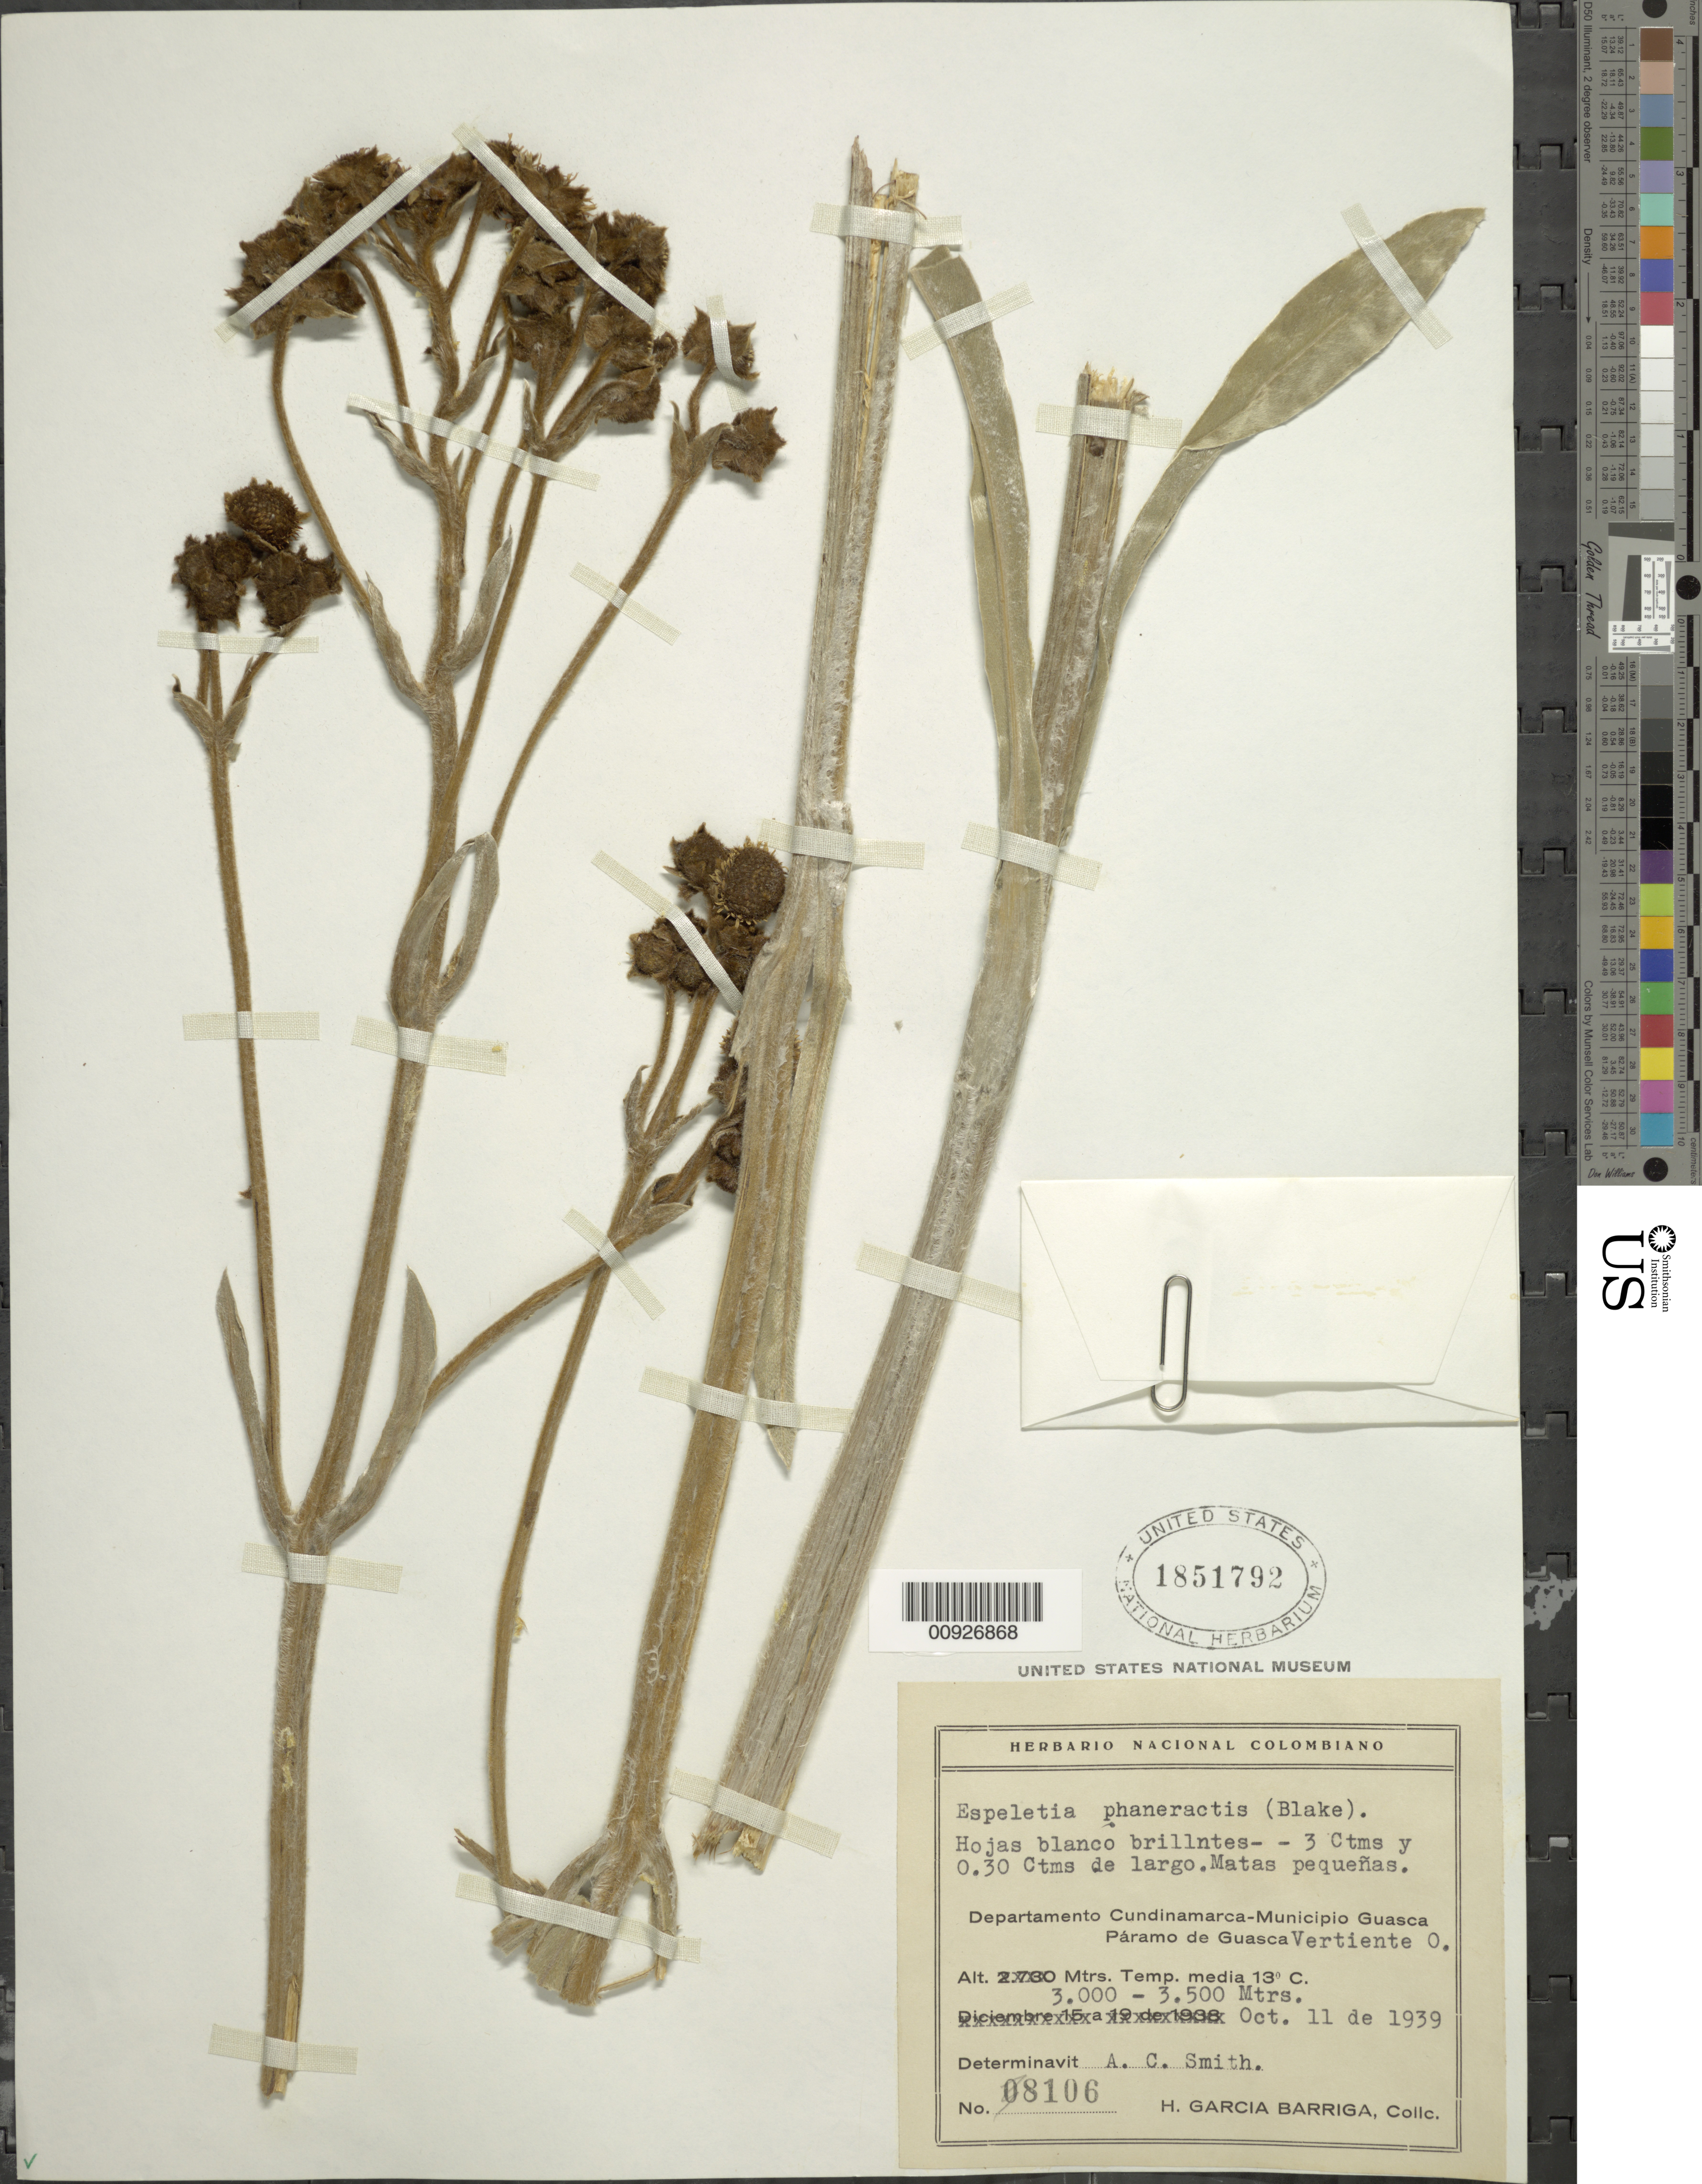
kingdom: Plantae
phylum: Tracheophyta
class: Magnoliopsida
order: Asterales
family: Asteraceae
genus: Espeletia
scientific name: Espeletia argentea f. phaneractis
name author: (S.F. Blake) Cuatrec.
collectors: H. García Barriga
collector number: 8106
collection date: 1939-10-11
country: Colombia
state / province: Cundinamarca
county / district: Guasca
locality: Páramo de Guasca. Páramo de Guasca, vertiente o.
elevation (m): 3000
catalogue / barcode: US 1851792